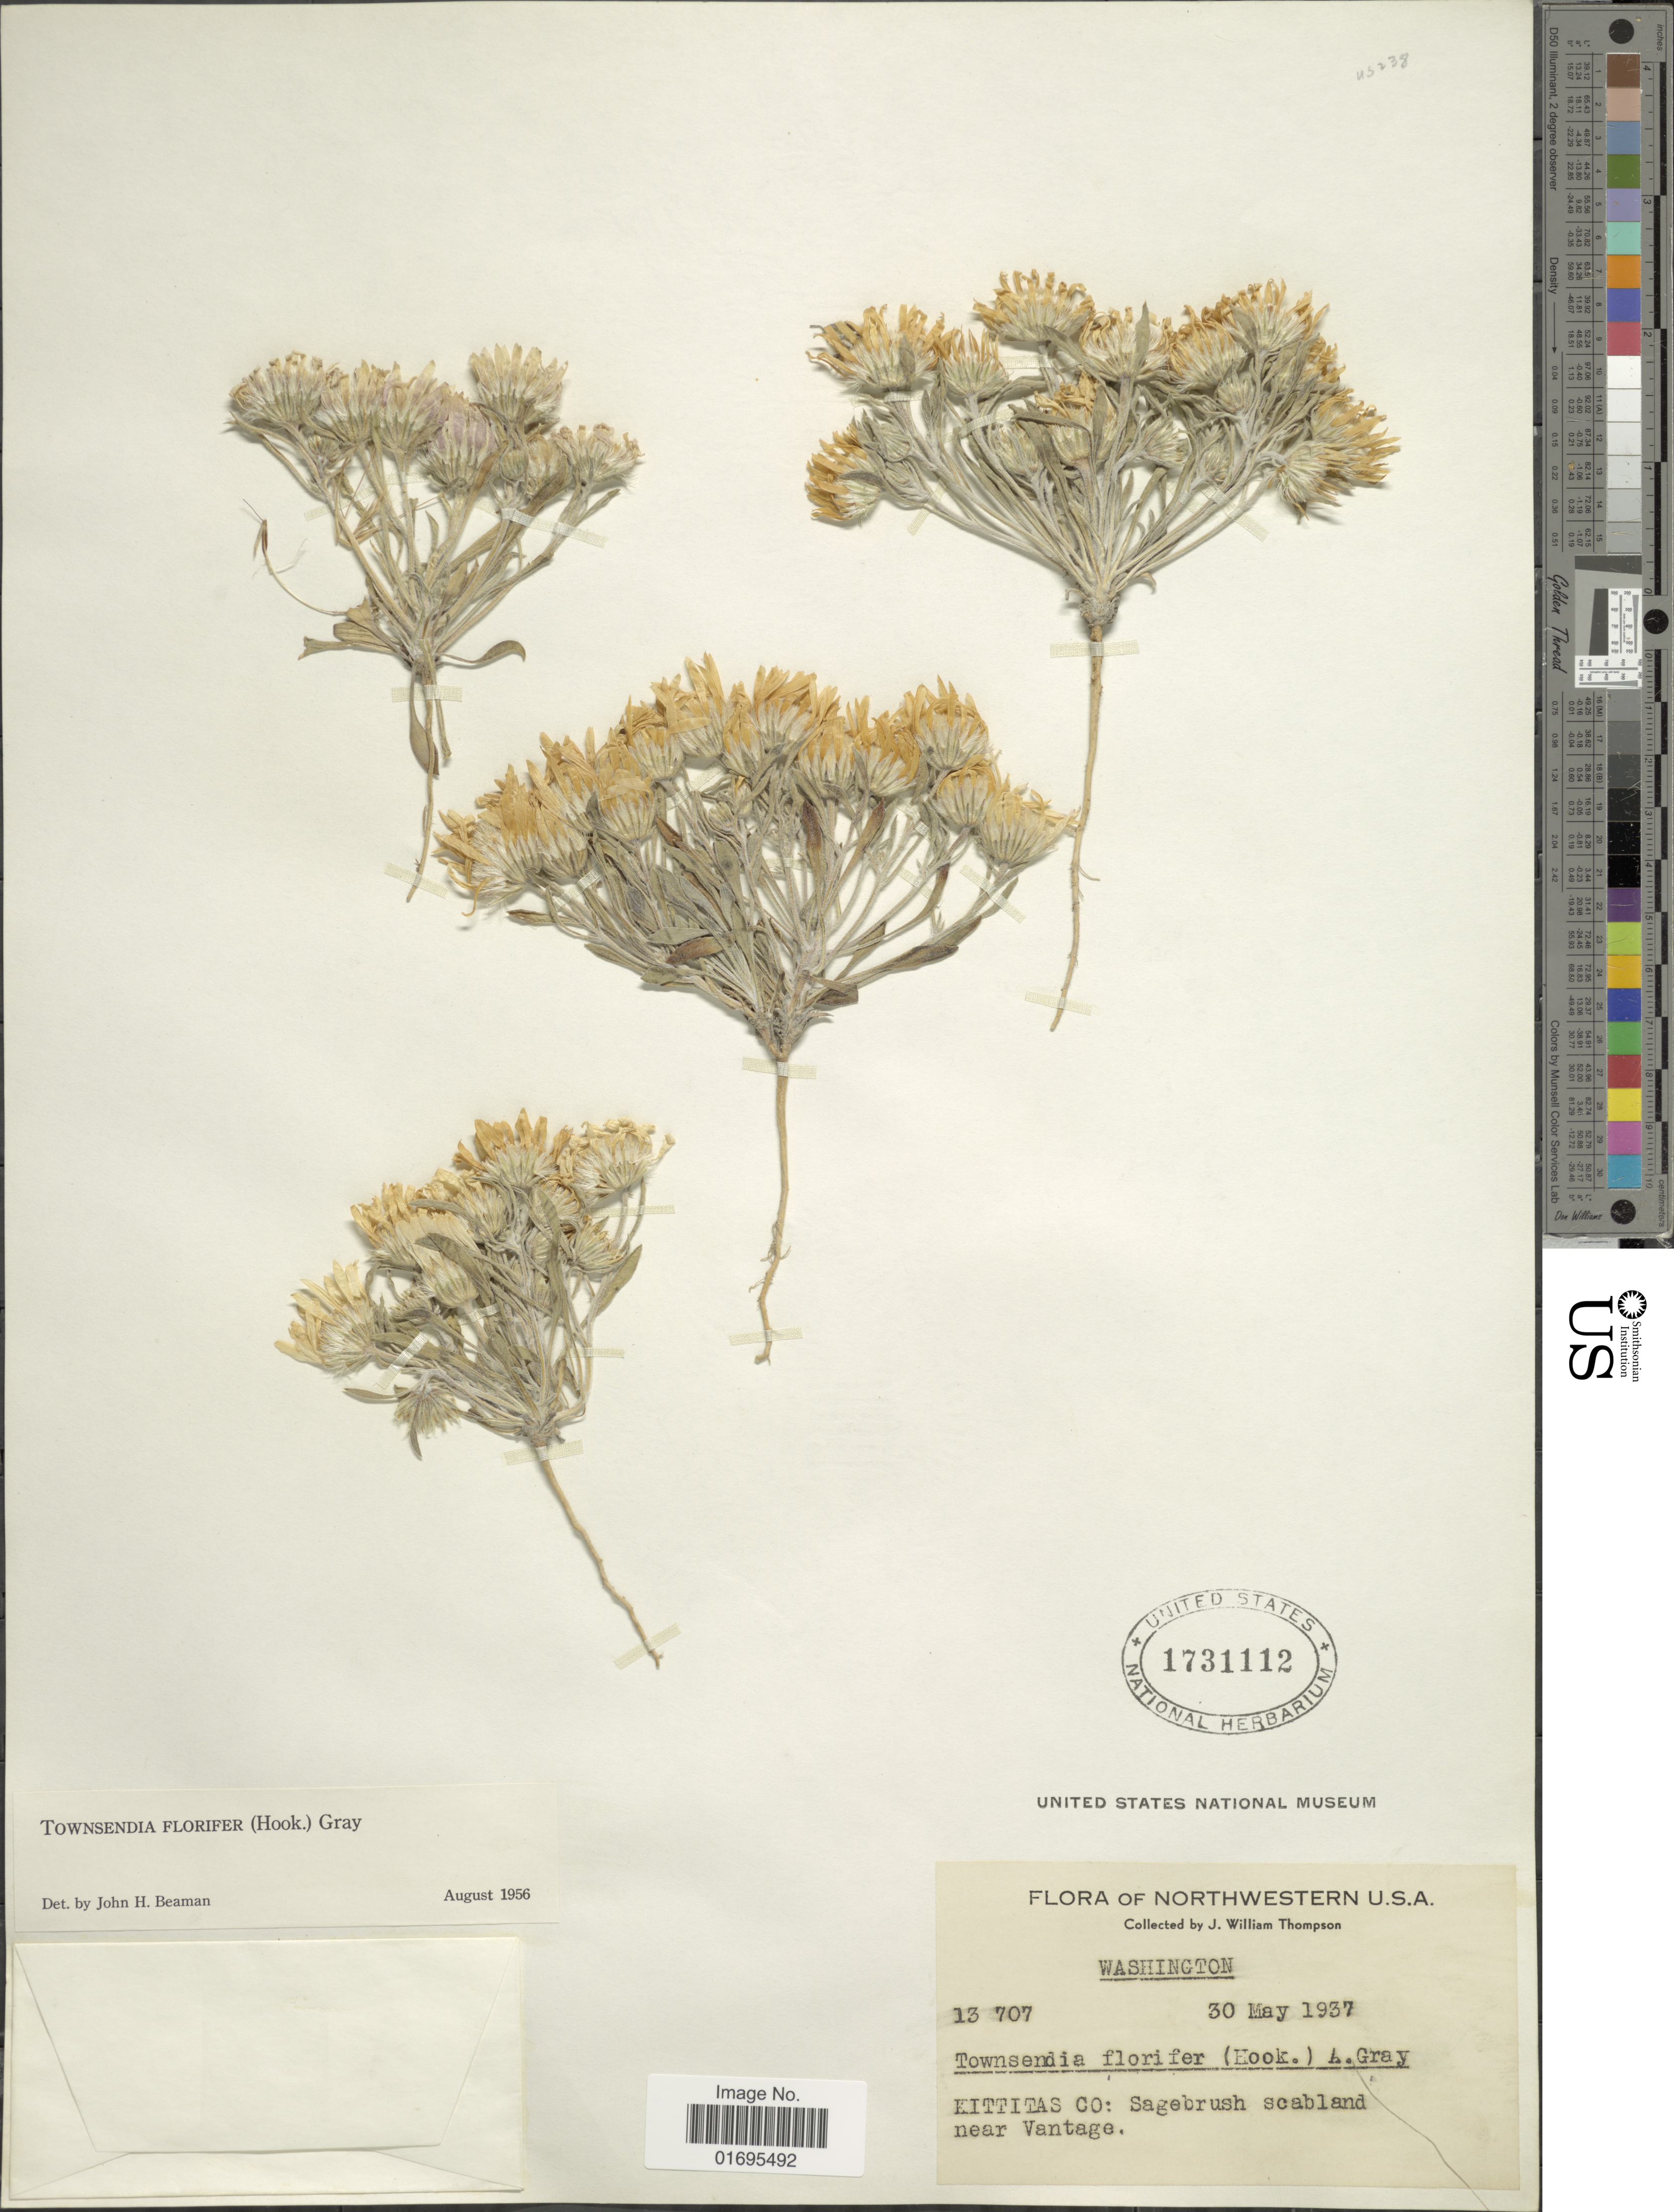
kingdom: Plantae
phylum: Tracheophyta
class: Magnoliopsida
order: Asterales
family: Asteraceae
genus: Townsendia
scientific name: Townsendia florifer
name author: (Hook.) A. Gray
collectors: J. W. Thompson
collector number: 13707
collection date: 1937-05-30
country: United States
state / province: Washington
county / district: Kittitas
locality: Northwestern U.S.A., Kittitas Co: Sagebrush scabland near Vantage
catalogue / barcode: US 1731112